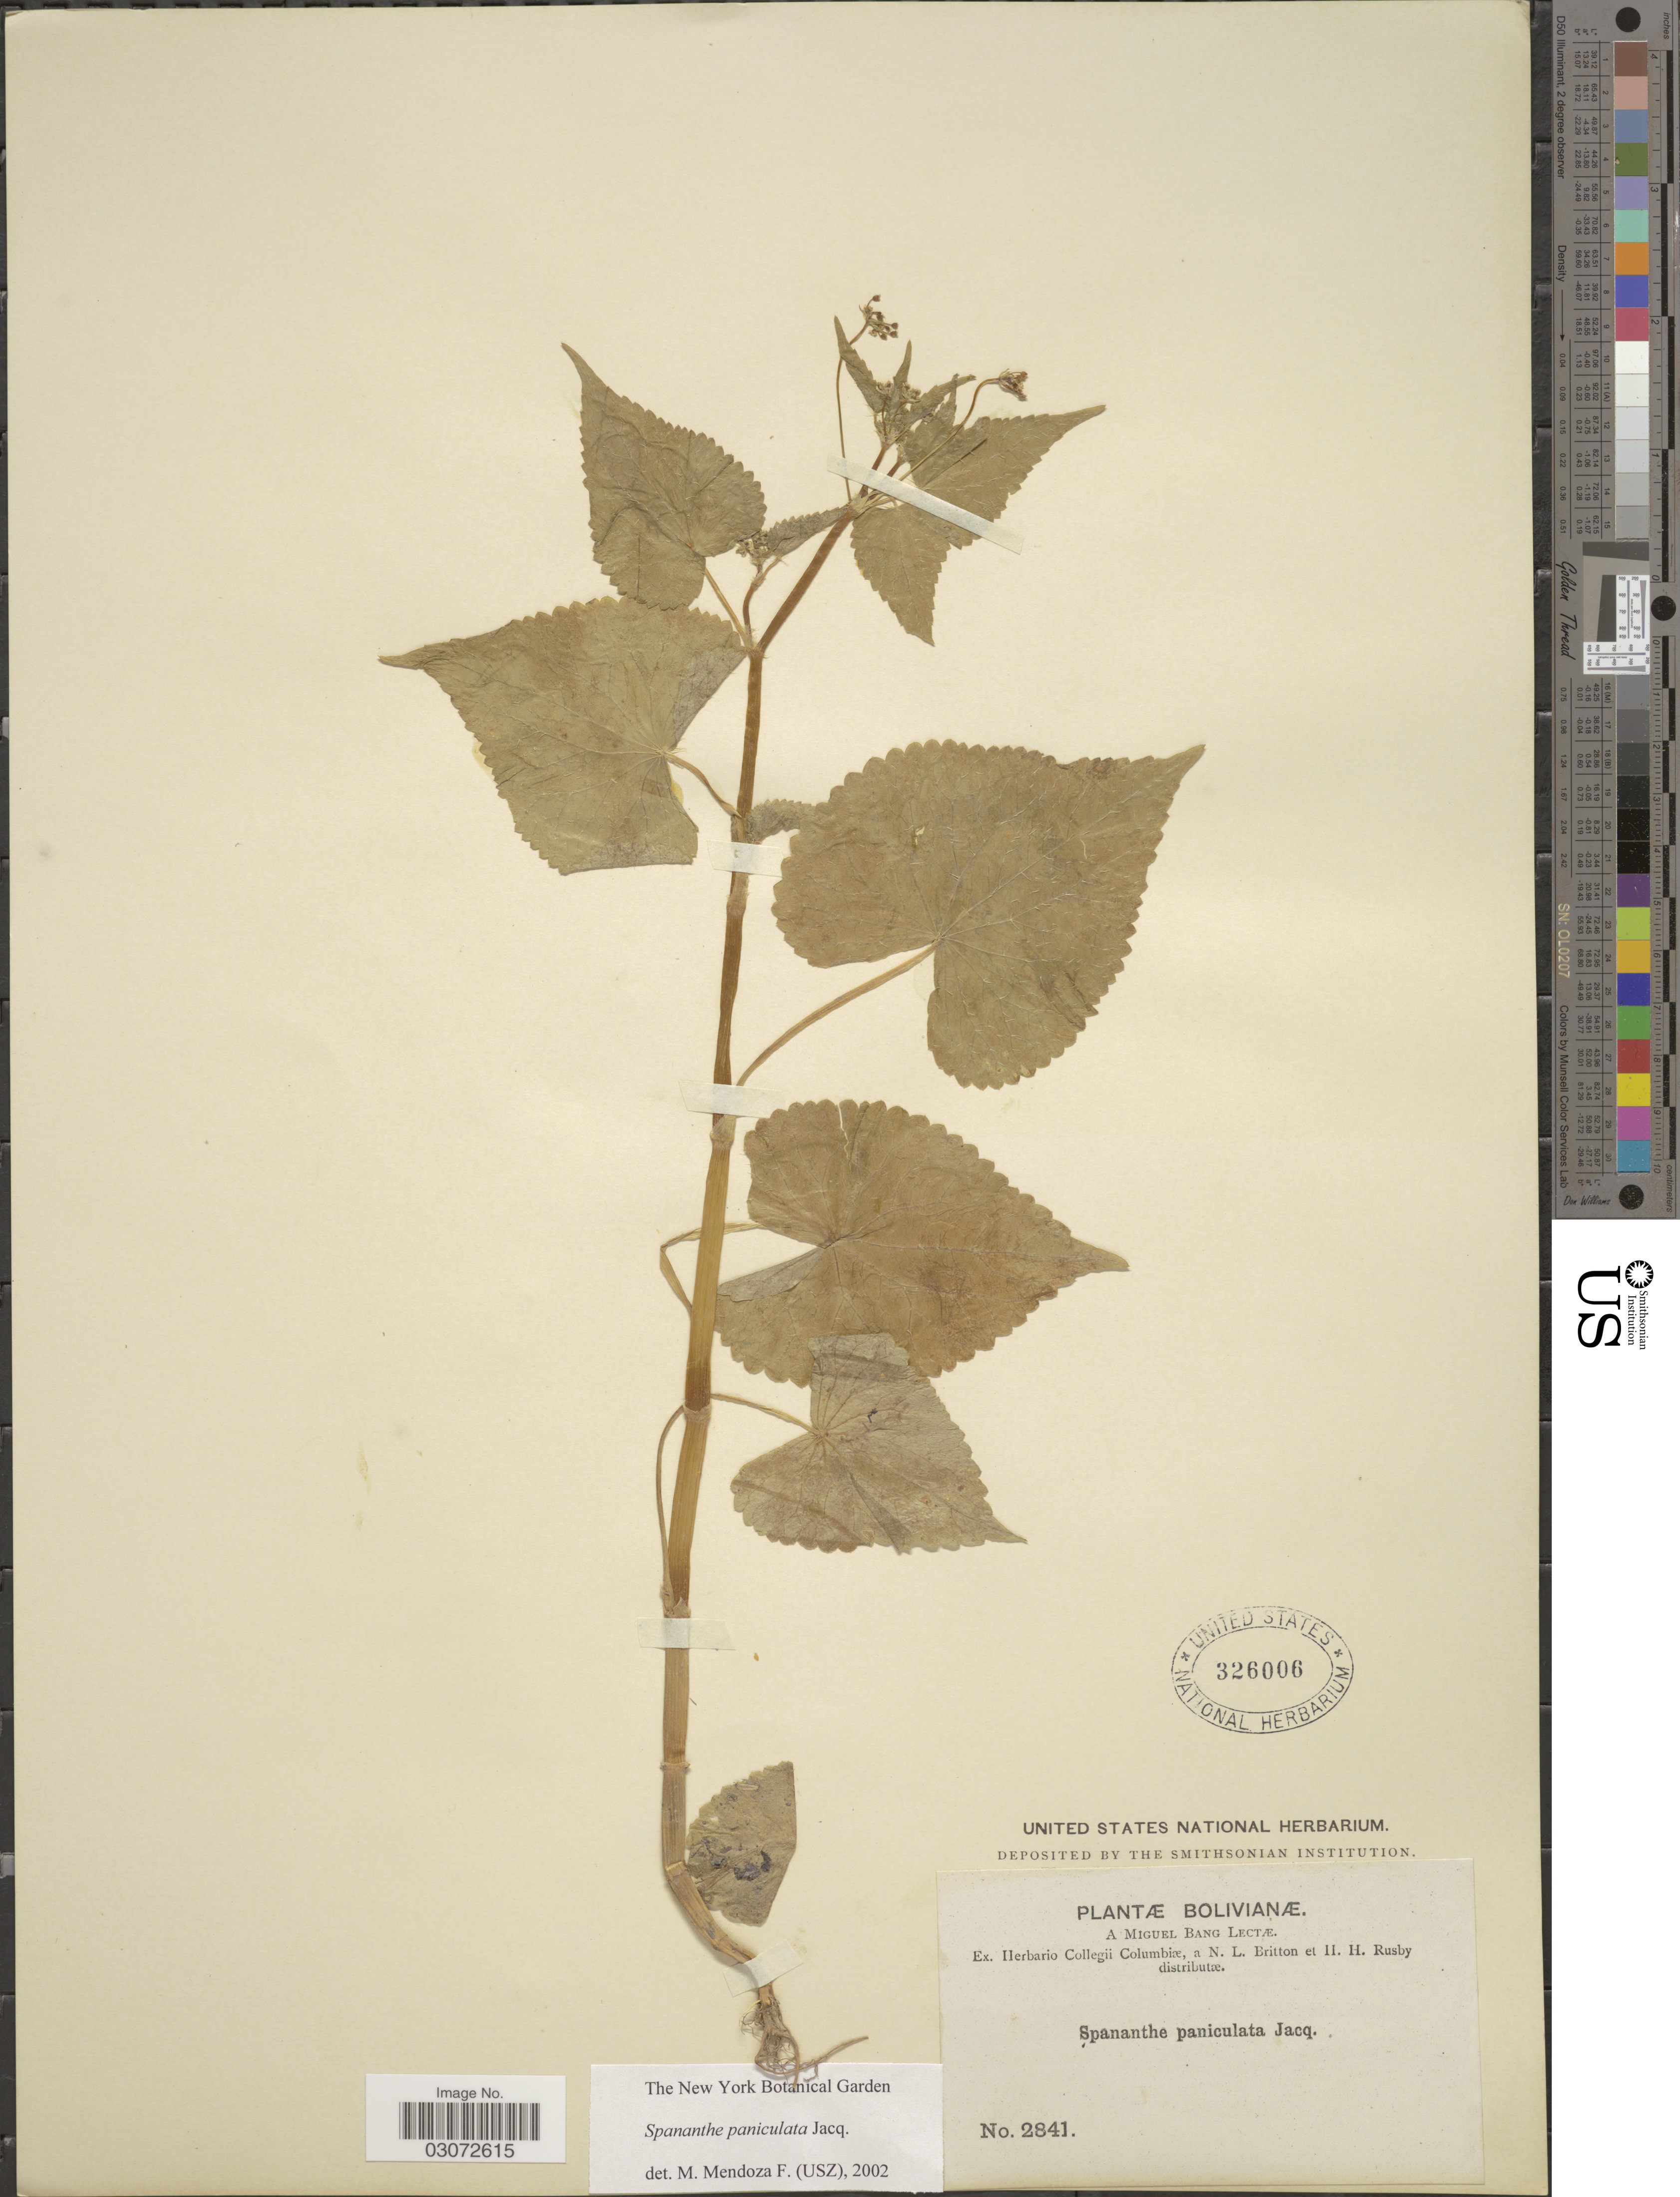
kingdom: Plantae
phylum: Tracheophyta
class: Magnoliopsida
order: Apiales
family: Apiaceae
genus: Spananthe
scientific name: Spananthe paniculata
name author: Jacq.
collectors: M. Bang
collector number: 2841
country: Bolivia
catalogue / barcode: US 326006